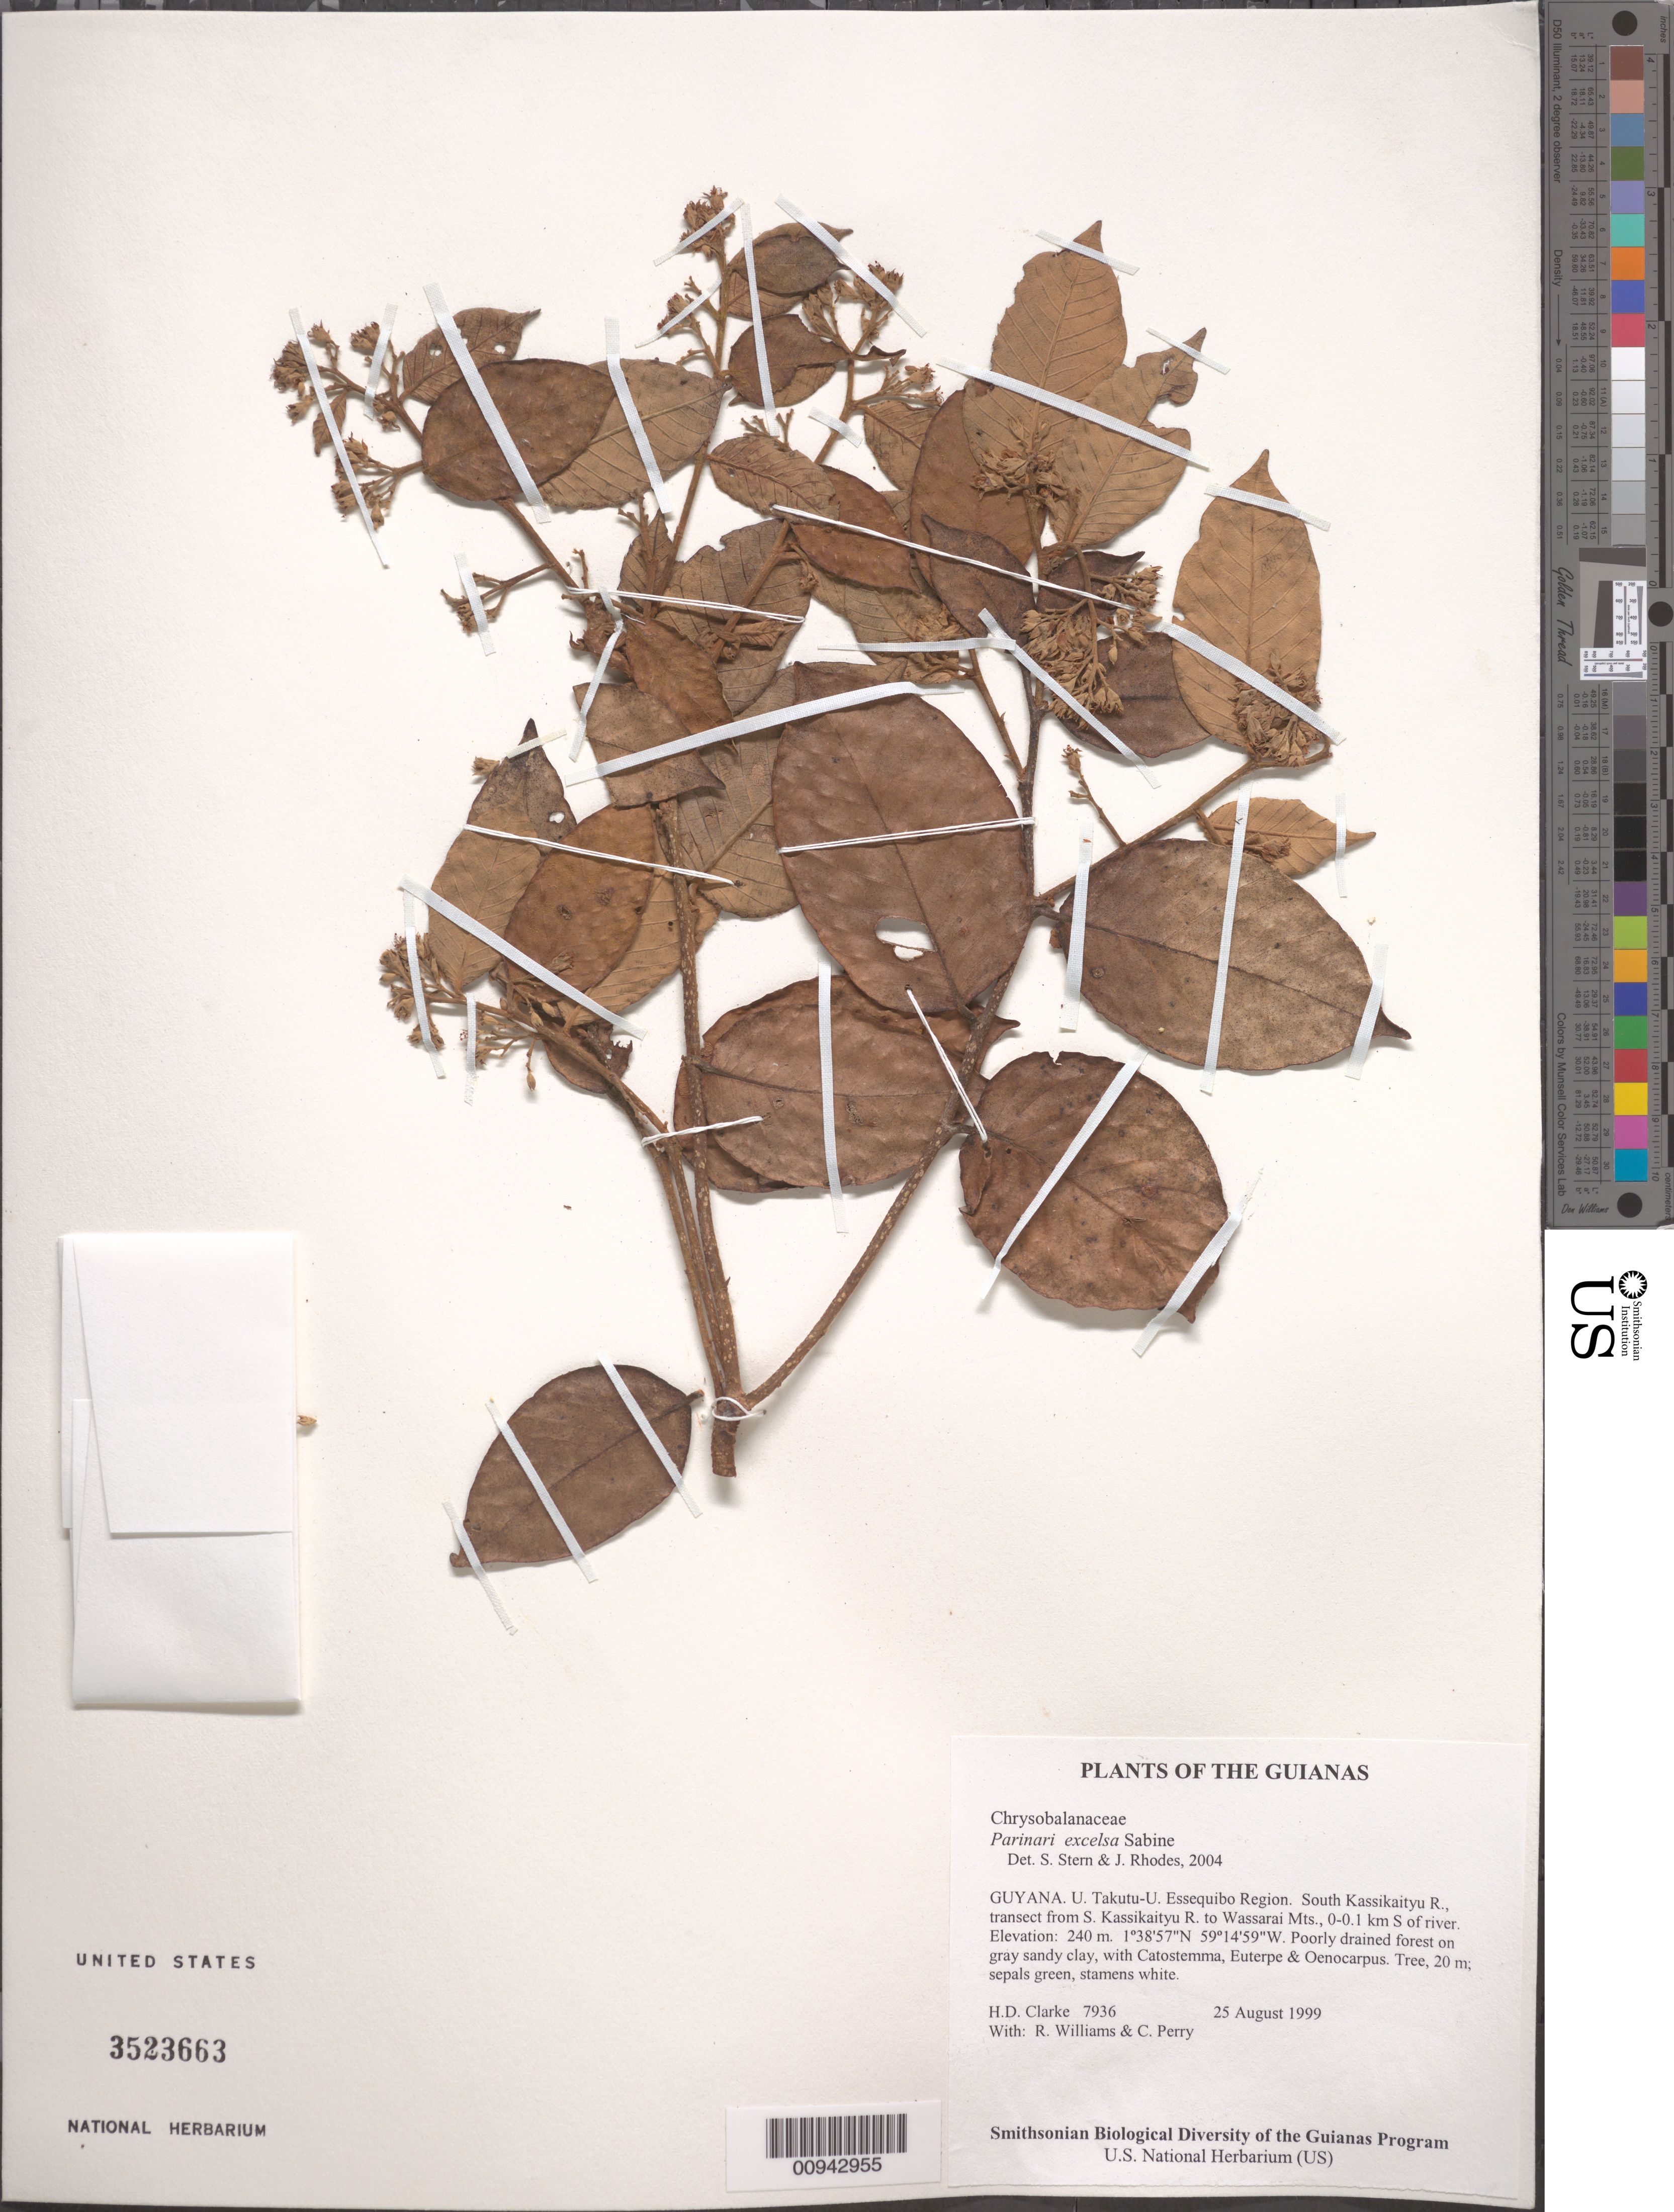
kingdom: Plantae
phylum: Tracheophyta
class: Magnoliopsida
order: Malpighiales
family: Chrysobalanaceae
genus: Parinari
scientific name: Parinari excelsa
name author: Sabine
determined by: Rhodes, J.; Stern, S. R.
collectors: H. D. Clarke, R. Williams & C. Perry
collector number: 7936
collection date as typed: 25 August 1999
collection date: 1999-08-25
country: Guyana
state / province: U. Takutu-U. Essequibo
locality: South Kassikaityu R., transect from S. Kassikaityu R. to Wassarai Mts., 0-0.1 km S of river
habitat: Poorly drained forest on gray sandy clay, with Catostemma, Euterpe & Oenocarpus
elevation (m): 240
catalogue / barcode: US 3523663